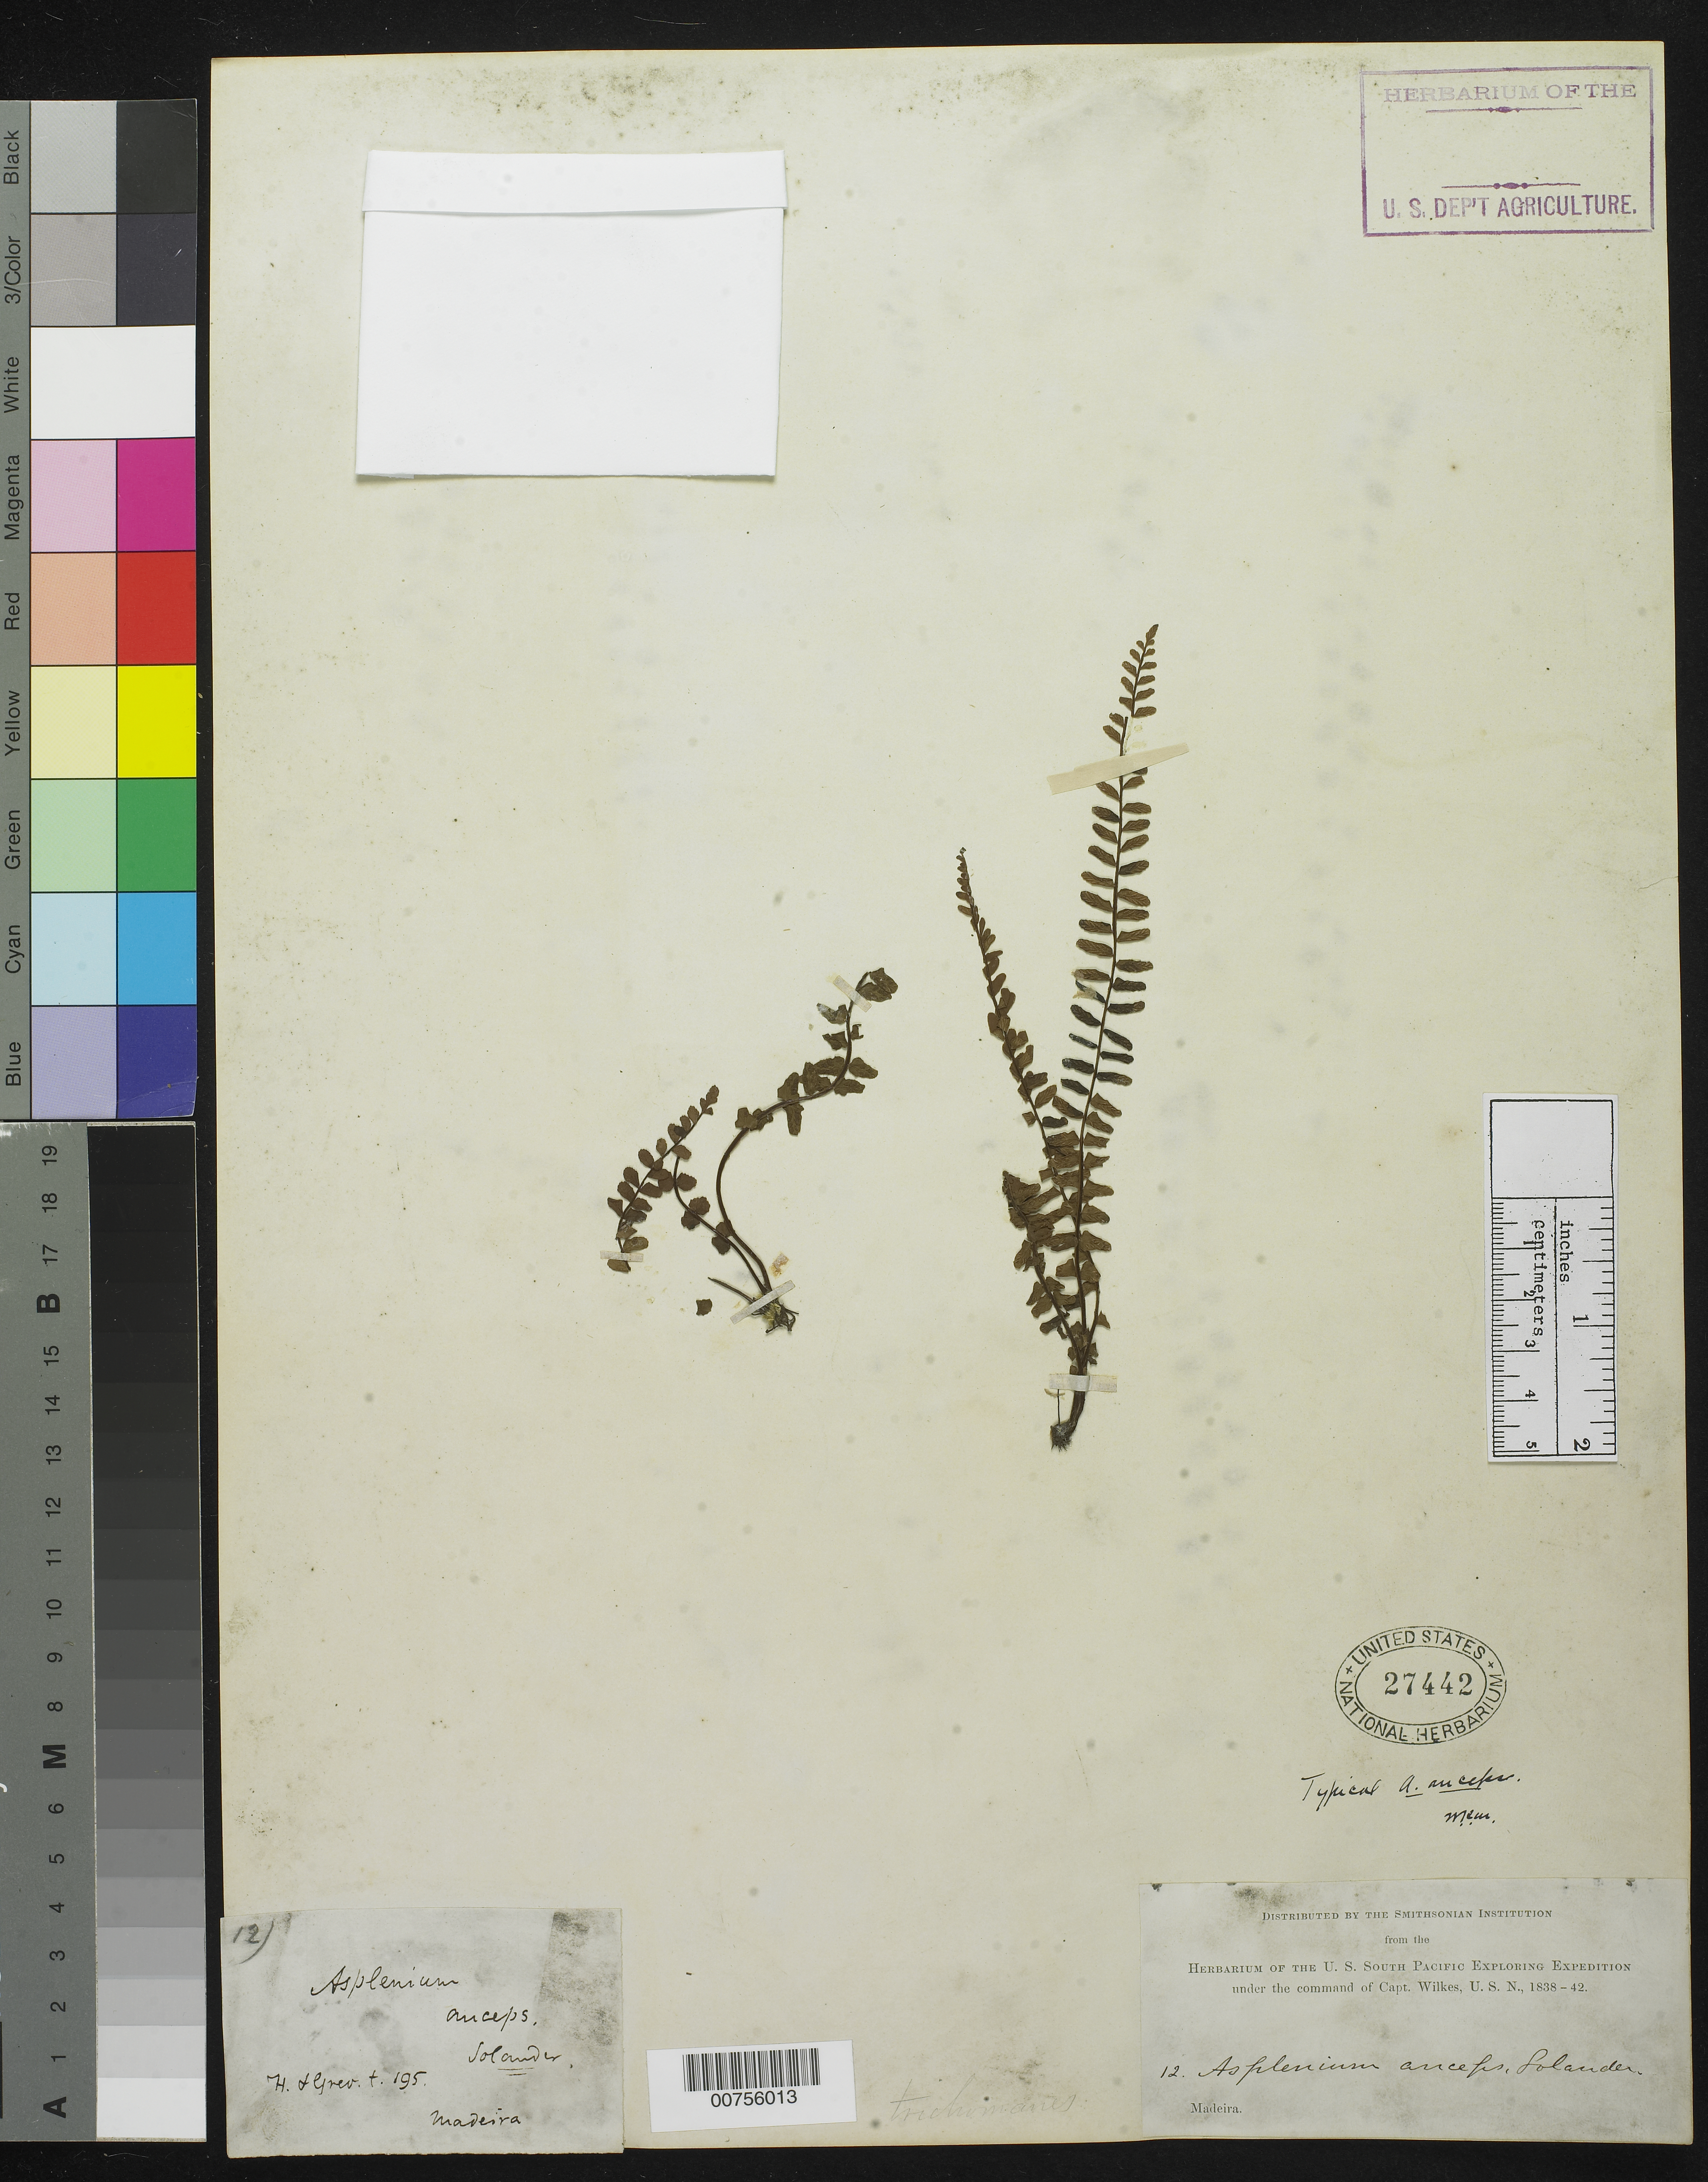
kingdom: Plantae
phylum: Tracheophyta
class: Polypodiopsida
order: Polypodiales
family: Pteridaceae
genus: Hemionitis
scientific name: Hemionitis anceps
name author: (Lowe) Hook. & Grev.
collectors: Wilkes Explor. Exped.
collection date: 1838/1842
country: Portugal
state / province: Madeira (Aut. Reg.)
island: Madeira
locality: Funchal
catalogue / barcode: US 27442